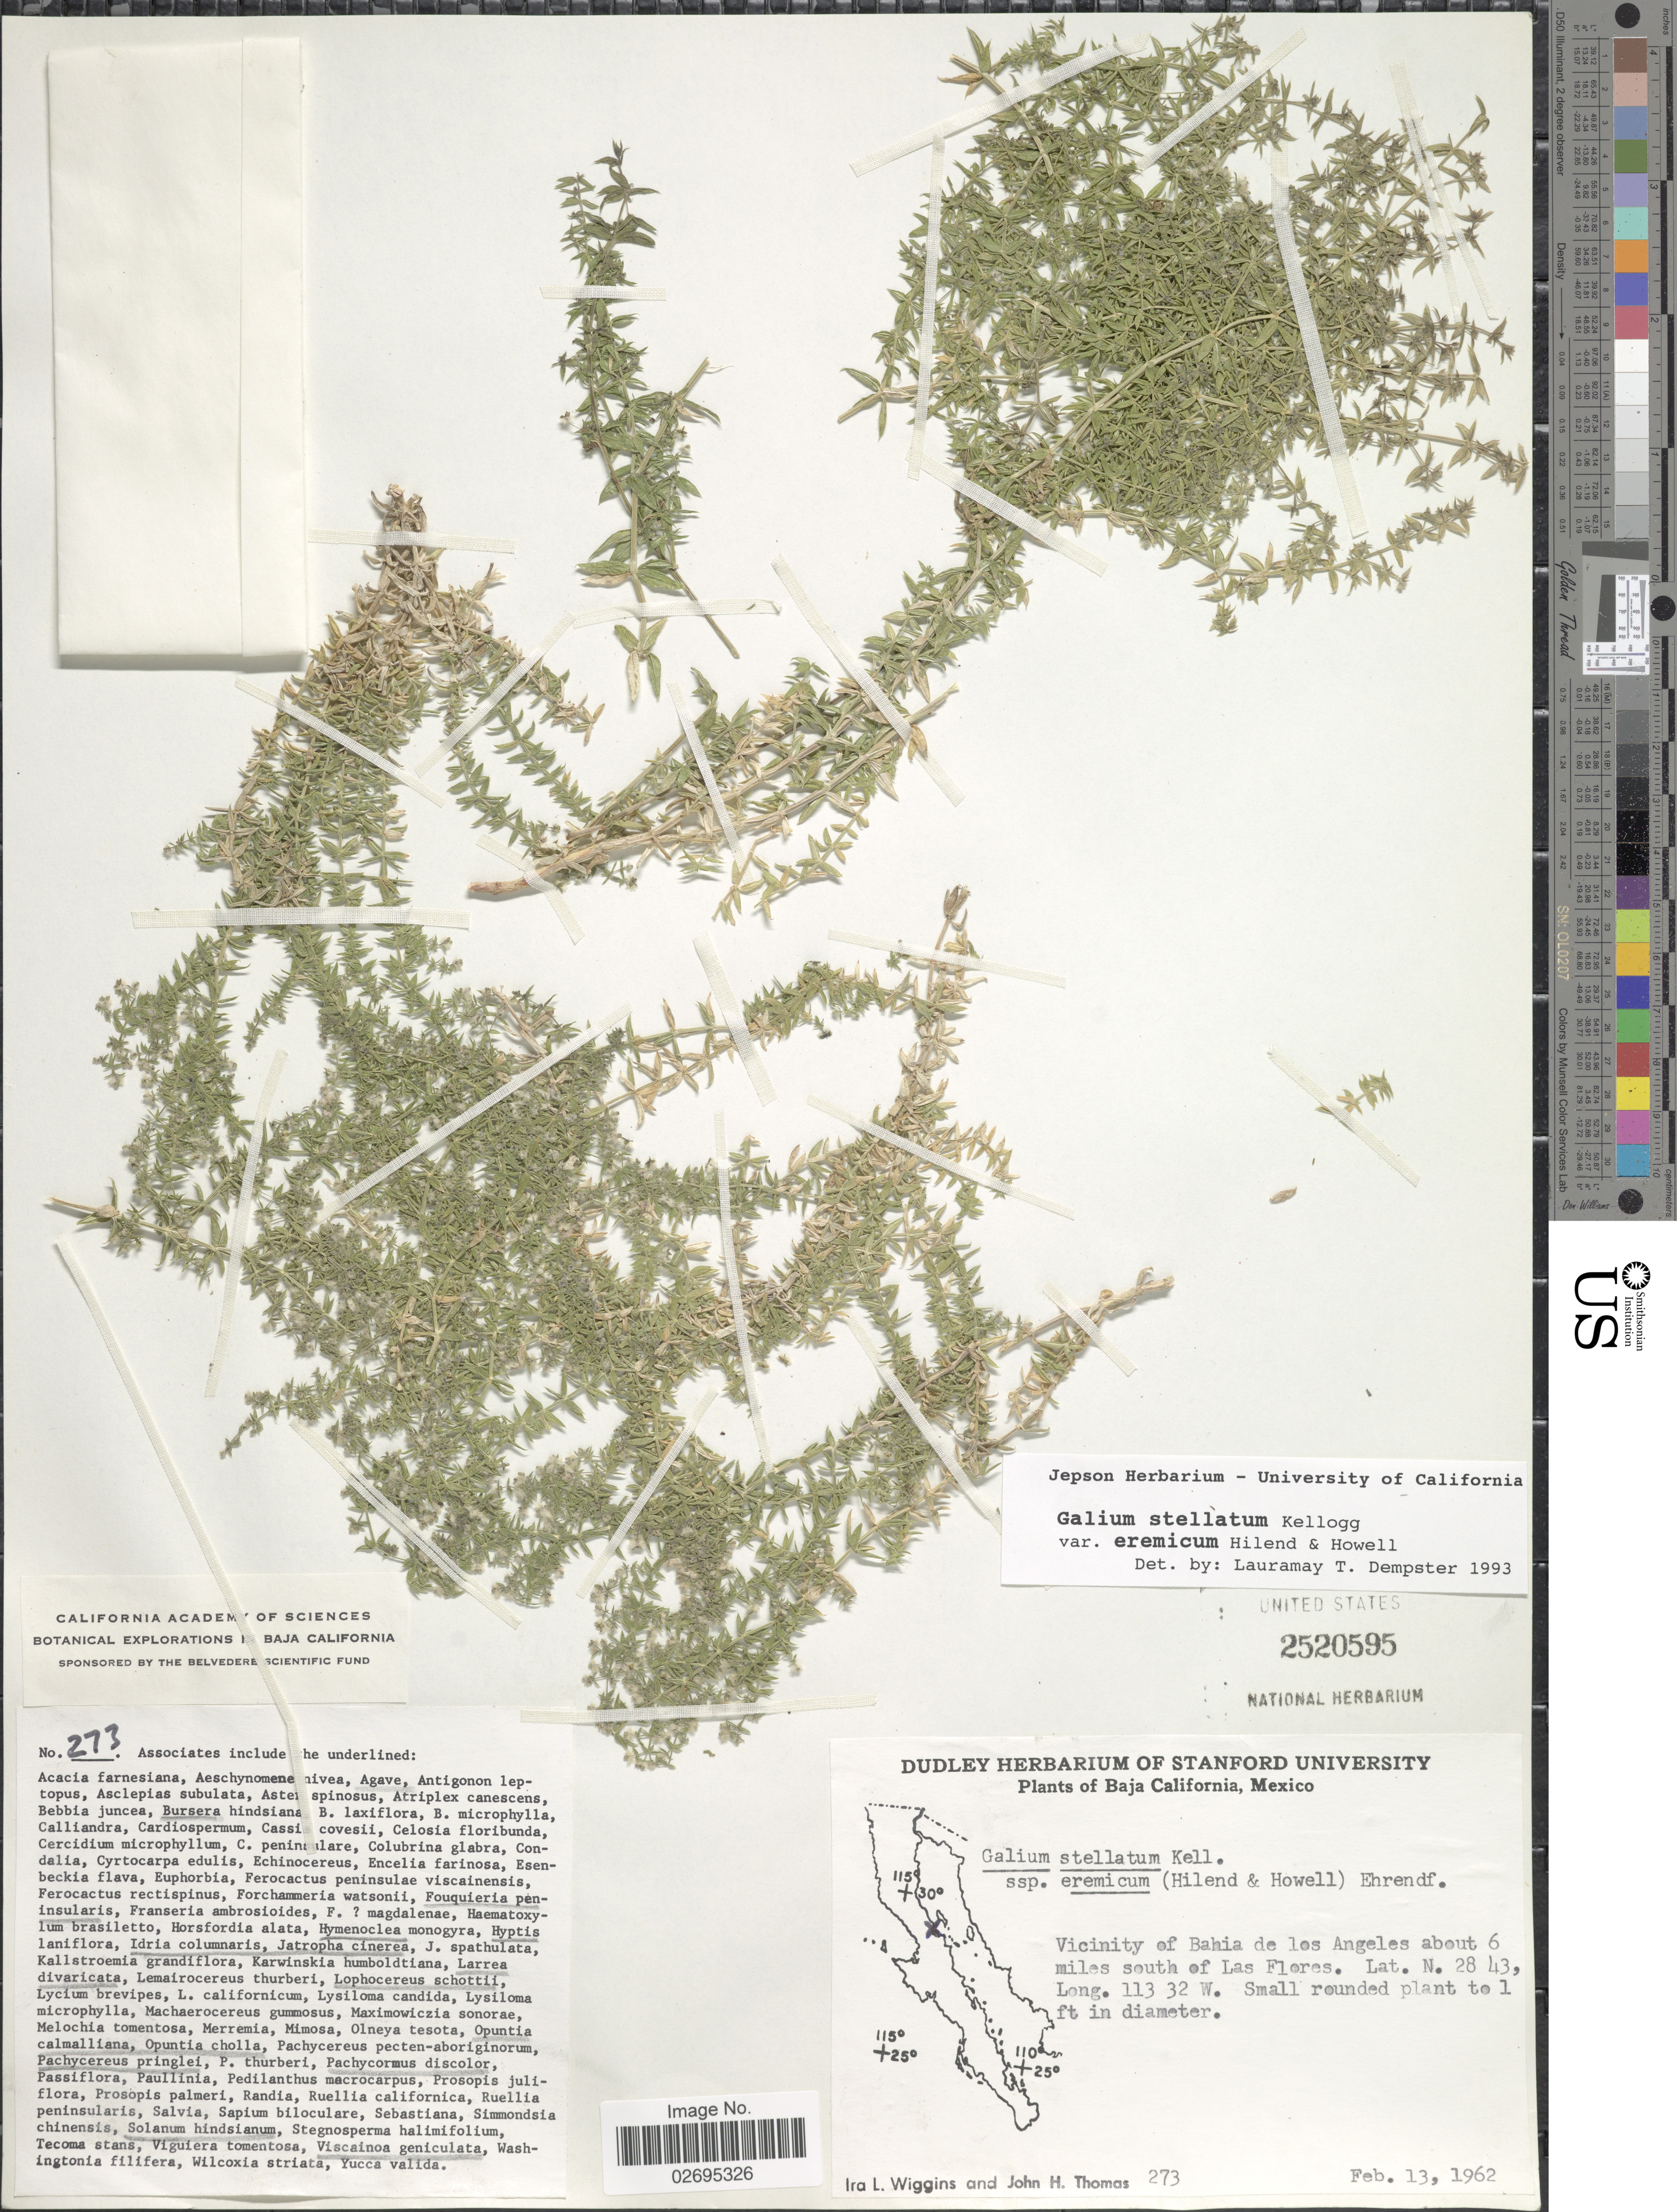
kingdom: Plantae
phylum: Tracheophyta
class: Magnoliopsida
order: Gentianales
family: Rubiaceae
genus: Galium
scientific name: Galium stellatum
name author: Kellogg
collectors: I. L. Wiggins & J. H. Thomas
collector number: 273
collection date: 1962-02-13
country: Mexico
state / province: Baja California Norte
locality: Vicinity of Bahia de los Angeles about 6 miles south of Las Flores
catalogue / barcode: US 2520595